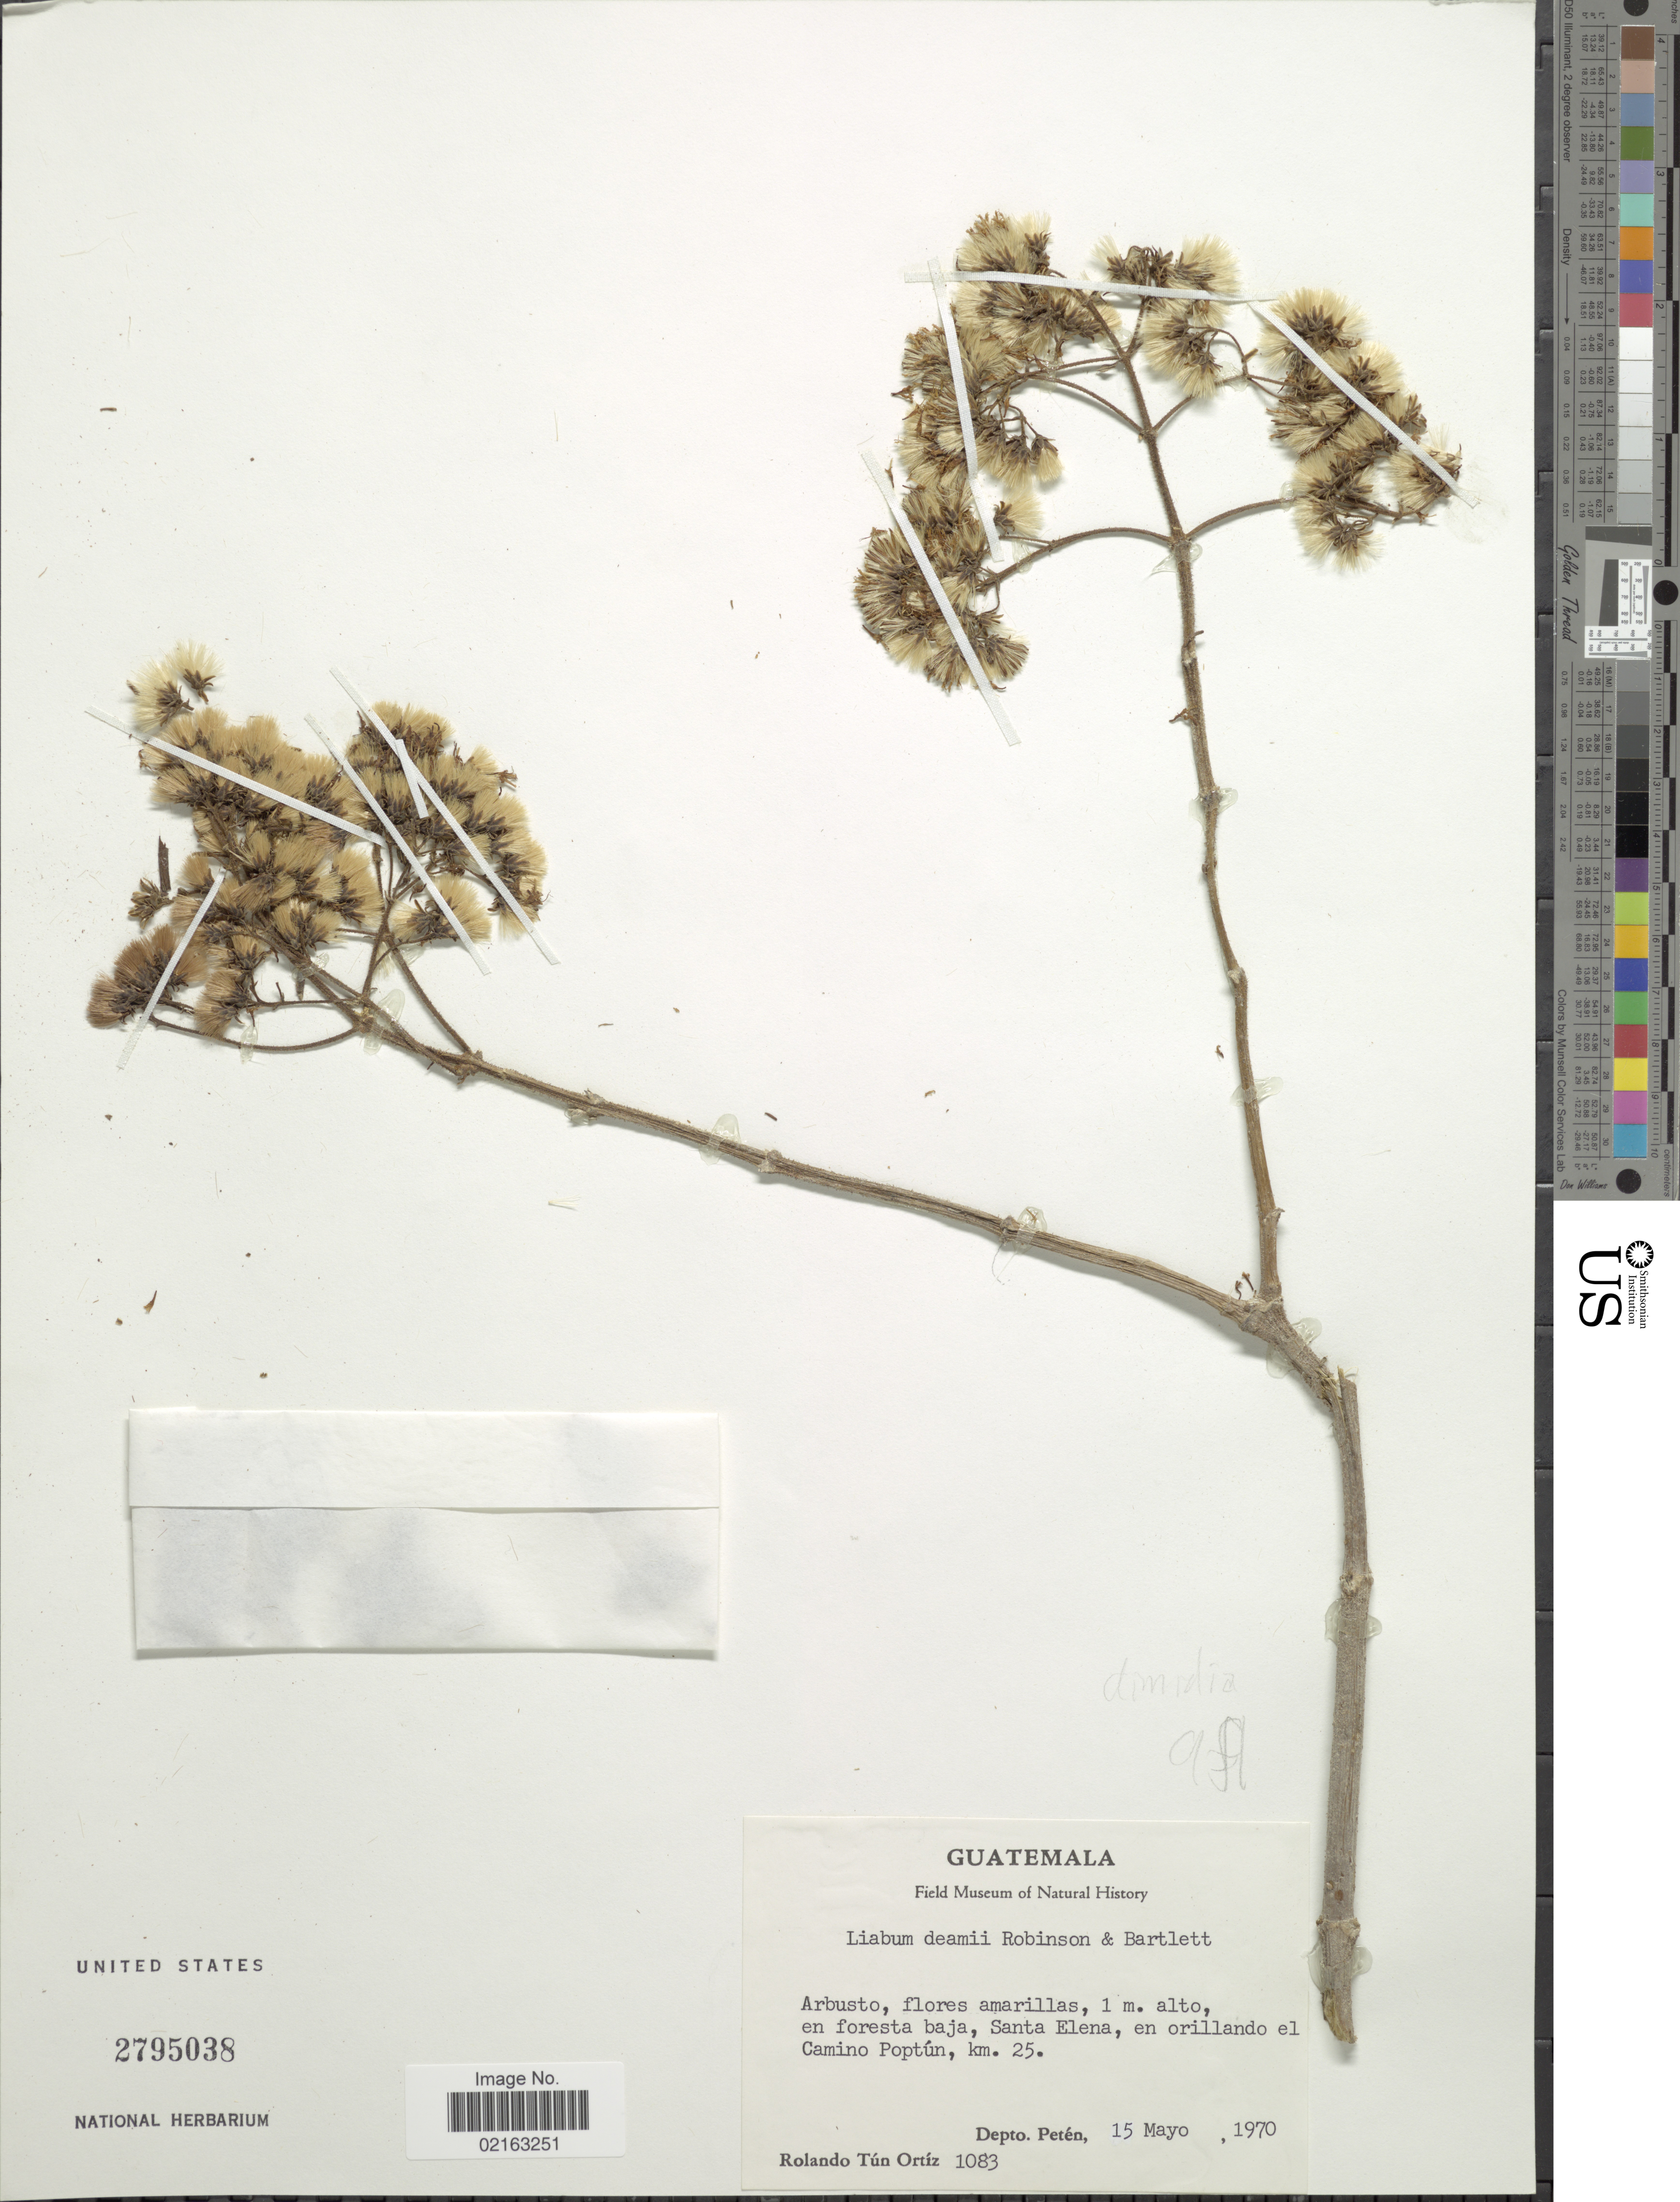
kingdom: Plantae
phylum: Tracheophyta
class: Magnoliopsida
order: Asterales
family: Asteraceae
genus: Sinclairia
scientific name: Sinclairia dimidium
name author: (S.F. Blake) H. Rob. & Brettell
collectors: R. T. Ortíz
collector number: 1083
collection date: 1970-05-15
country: Guatemala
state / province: El Petén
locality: En foresta baja, Santa Elena, en orillando el Camino Poptún, km. 25. Depto. Petén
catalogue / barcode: US 2795038